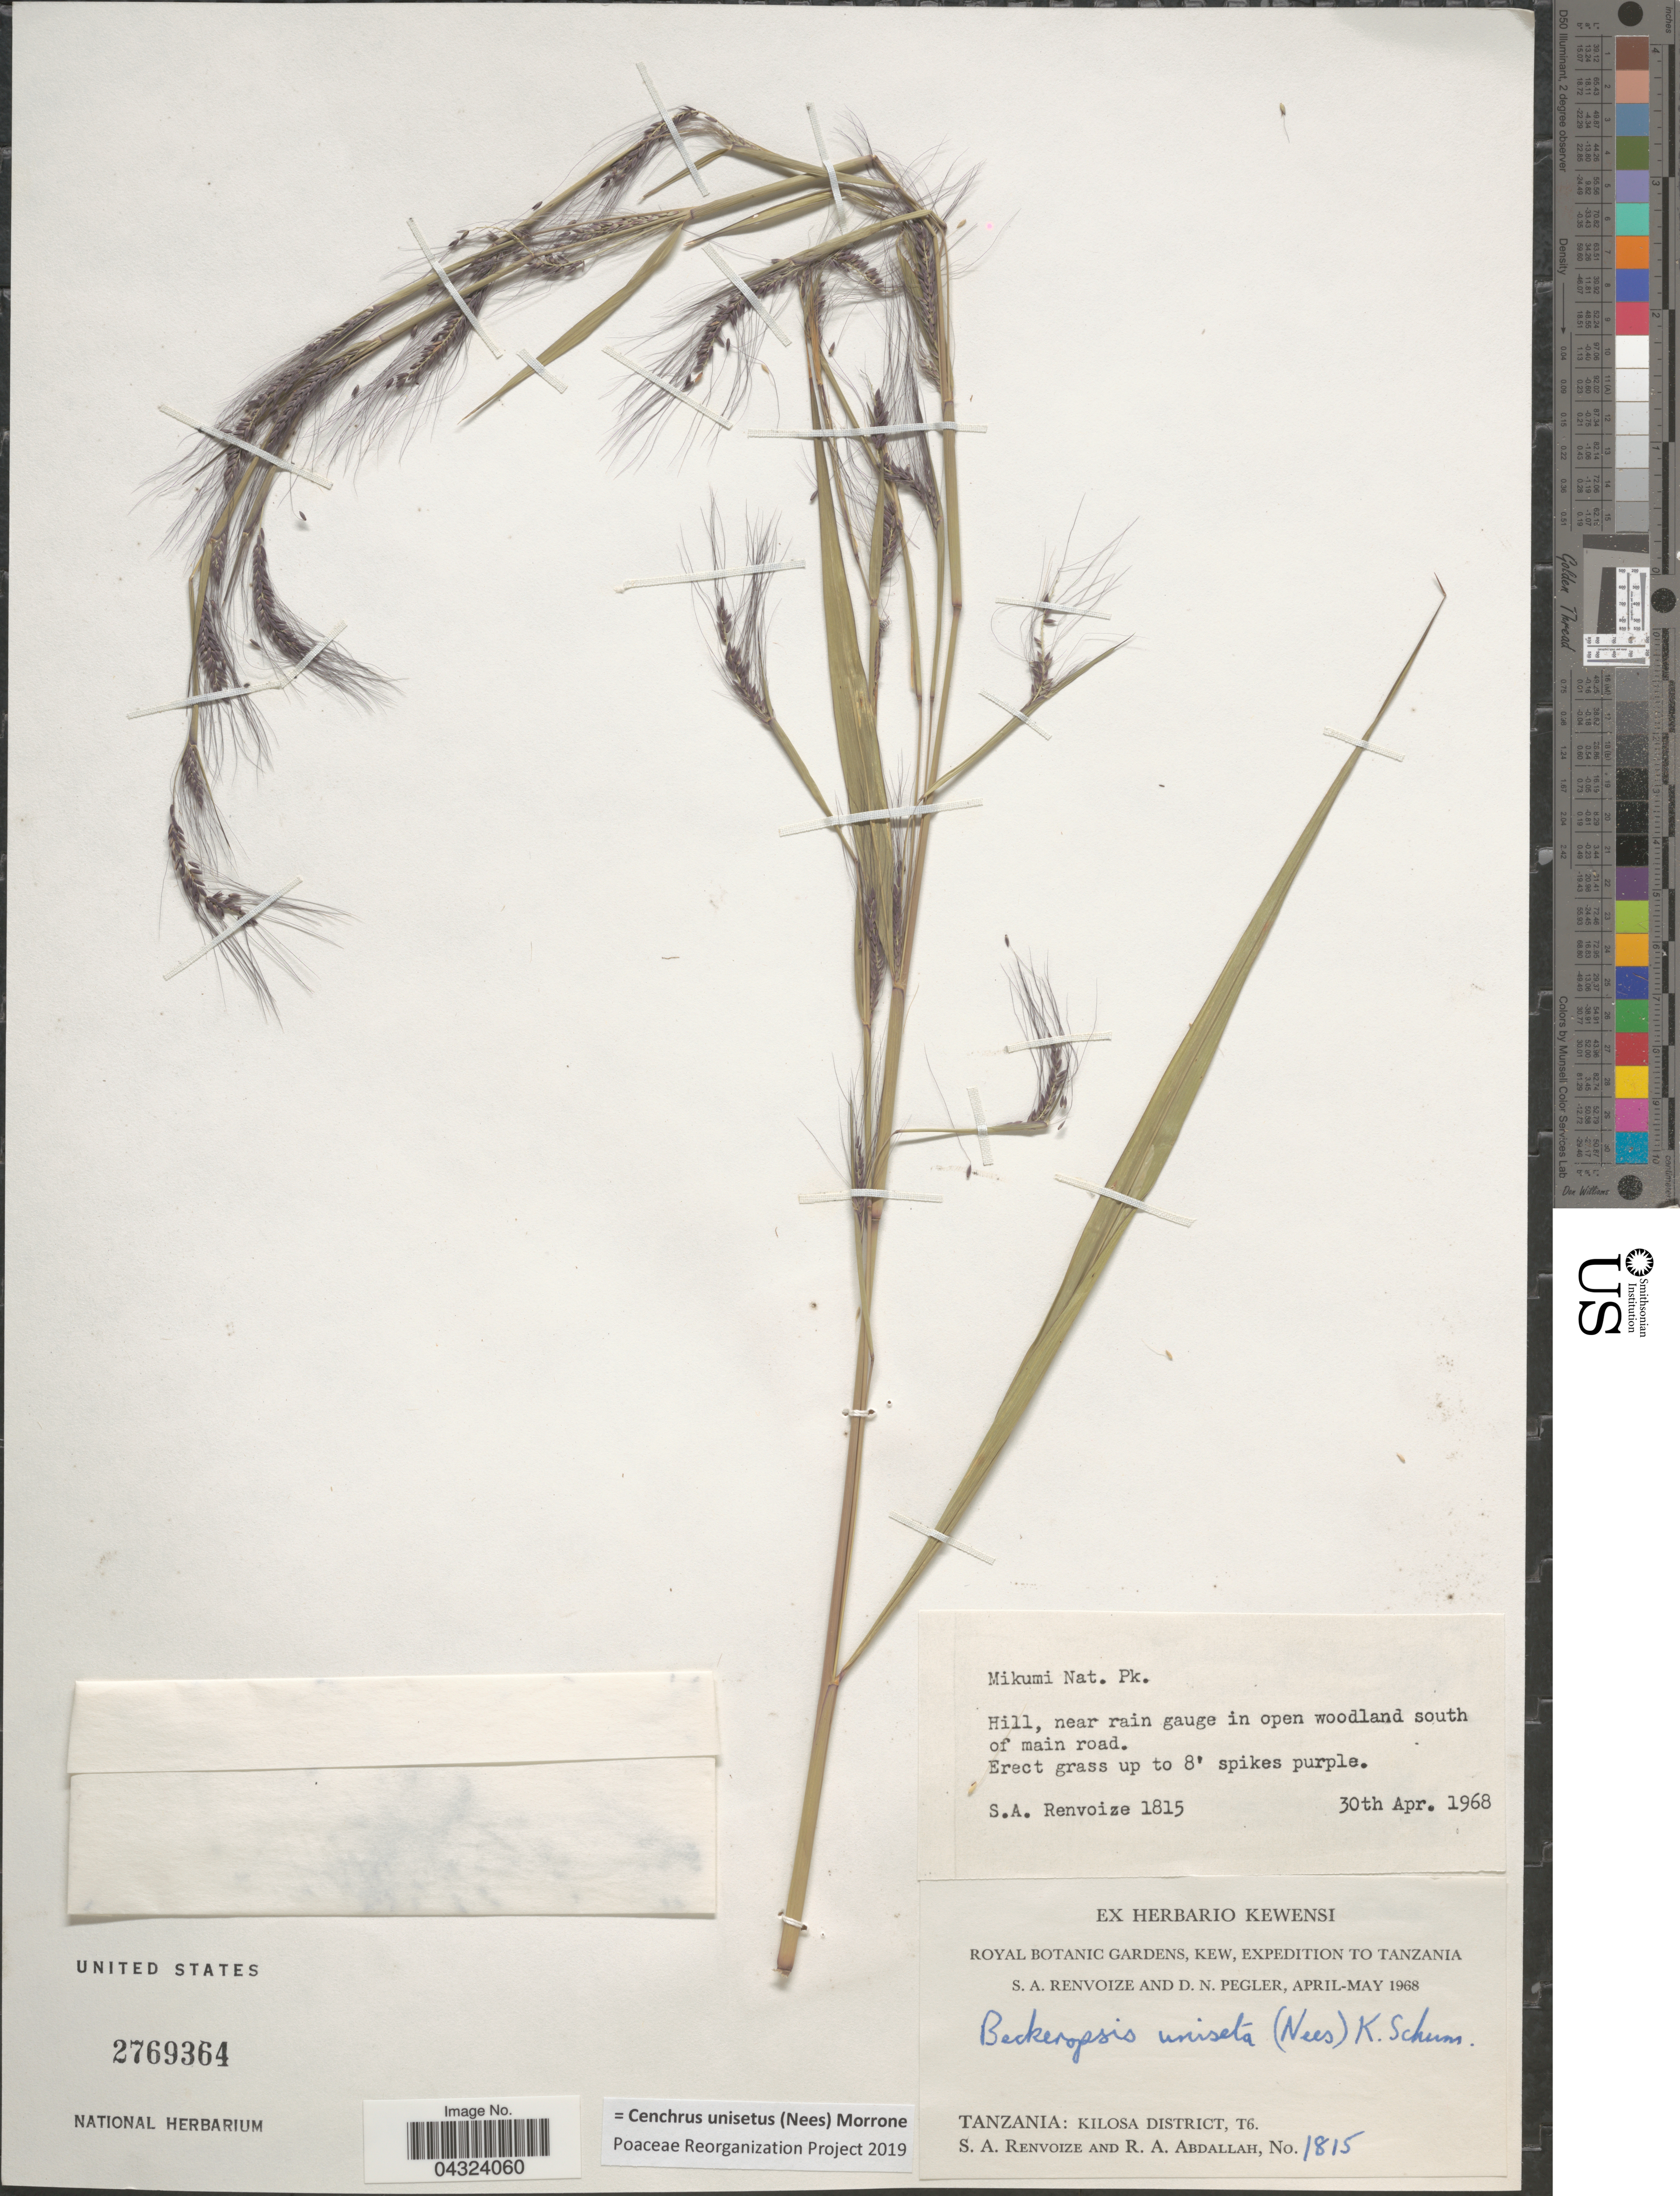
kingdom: Plantae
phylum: Tracheophyta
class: Liliopsida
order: Poales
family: Poaceae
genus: Cenchrus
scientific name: Cenchrus unisetus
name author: (Nees) Morrone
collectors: S. A. Renvoize & R. Abdallah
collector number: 1815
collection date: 1968-04-30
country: Tanzania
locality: Mikumi Nat. Pk. Hill, near rain gauge in open woodland south of main road. Royal Botanic Gardens, Kew, Expedition to Tanzania. Kilosa District, T6.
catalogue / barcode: US 2769364